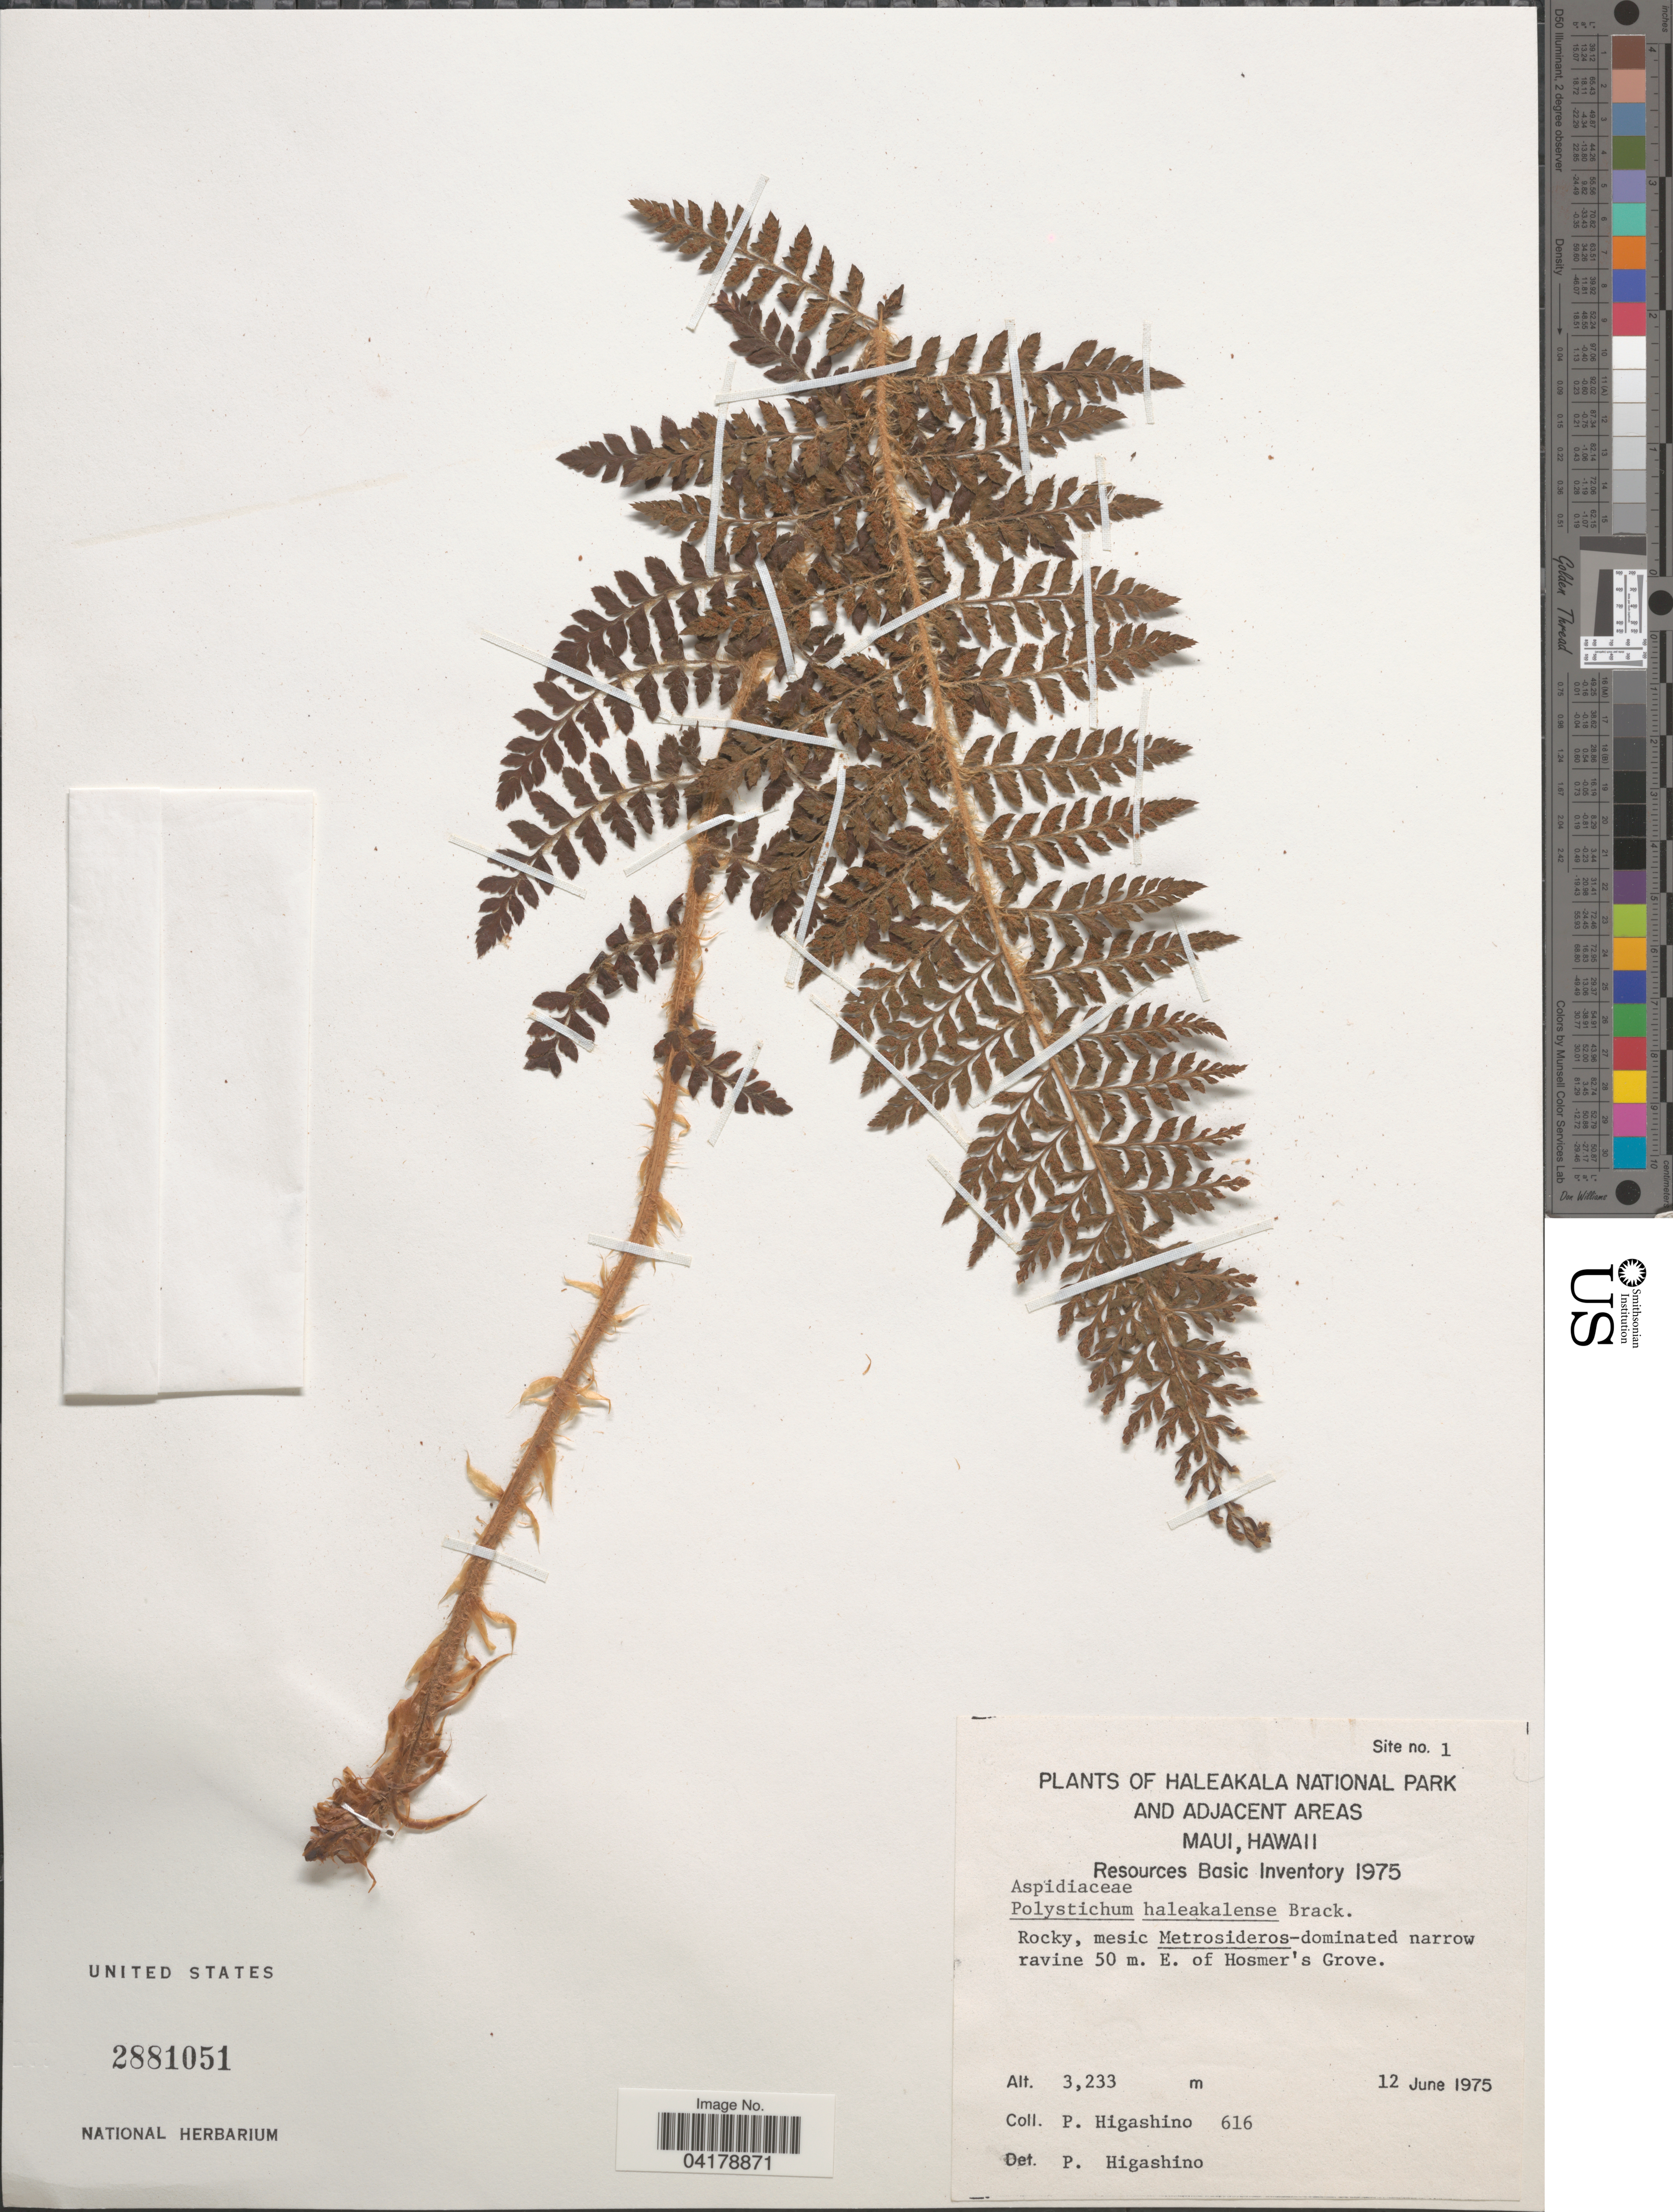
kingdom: Plantae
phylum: Tracheophyta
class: Polypodiopsida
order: Polypodiales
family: Dryopteridaceae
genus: Polystichum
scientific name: Polystichum haleakalense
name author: Brack. in Wilkes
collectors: P. Higashino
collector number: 616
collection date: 1975-06-12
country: United States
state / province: Hawaii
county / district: Maui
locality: Site no. 1. Haleakala National Park and adjacent areas Maui. Rocky, mesic Metrosideros-dominated narrow ravine 50 m. E. of Hosmer's Grove.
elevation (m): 3233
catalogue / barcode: US 2881051